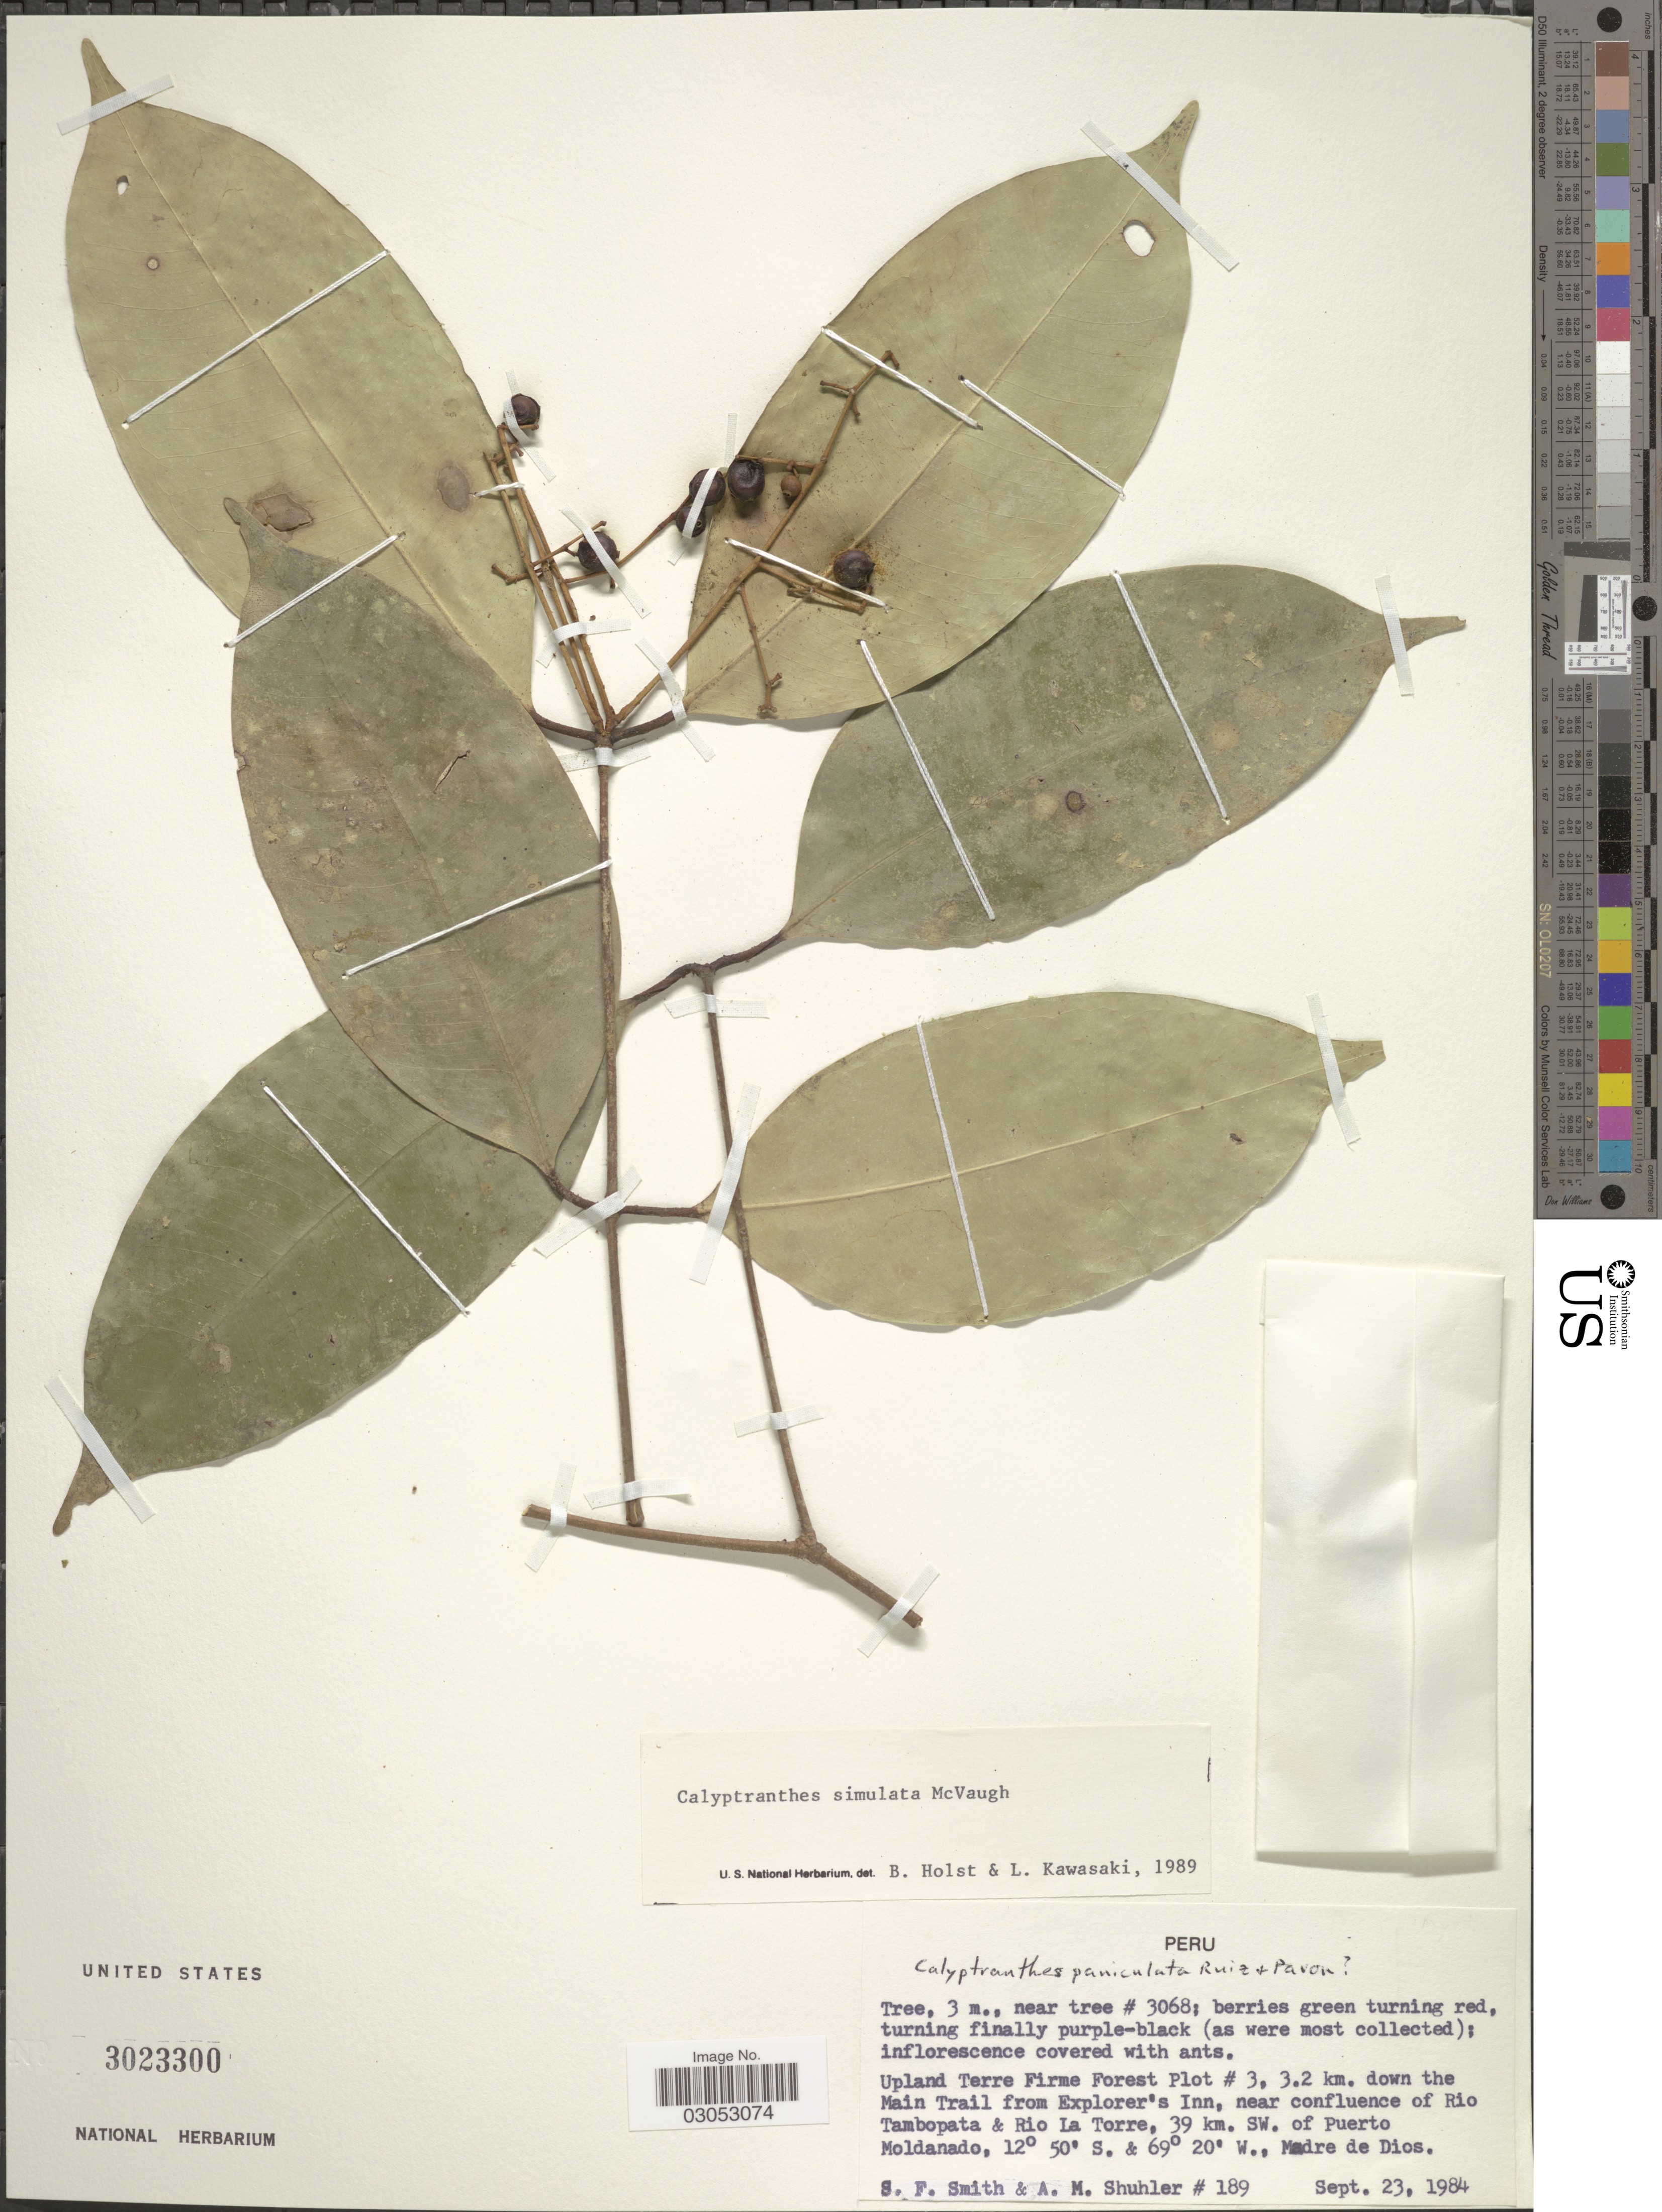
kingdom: Plantae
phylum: Tracheophyta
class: Magnoliopsida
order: Myrtales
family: Myrtaceae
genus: Myrcia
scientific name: Myrcia simulata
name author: (McVaugh) A.R. Lourenço & Parra-Os.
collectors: S.F. Smith & A. Shuhler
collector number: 189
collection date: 1984-09-23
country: Peru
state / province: Madre de Dios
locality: Upland Terre Firme Forest Plot # 3, 3.2 km. down the Main Trail from Explorer's Inn, near confluence of Rio Tambopata & Rio La Torre, 39 km. SW. of Puerto Moldanado.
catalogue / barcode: US 3023300